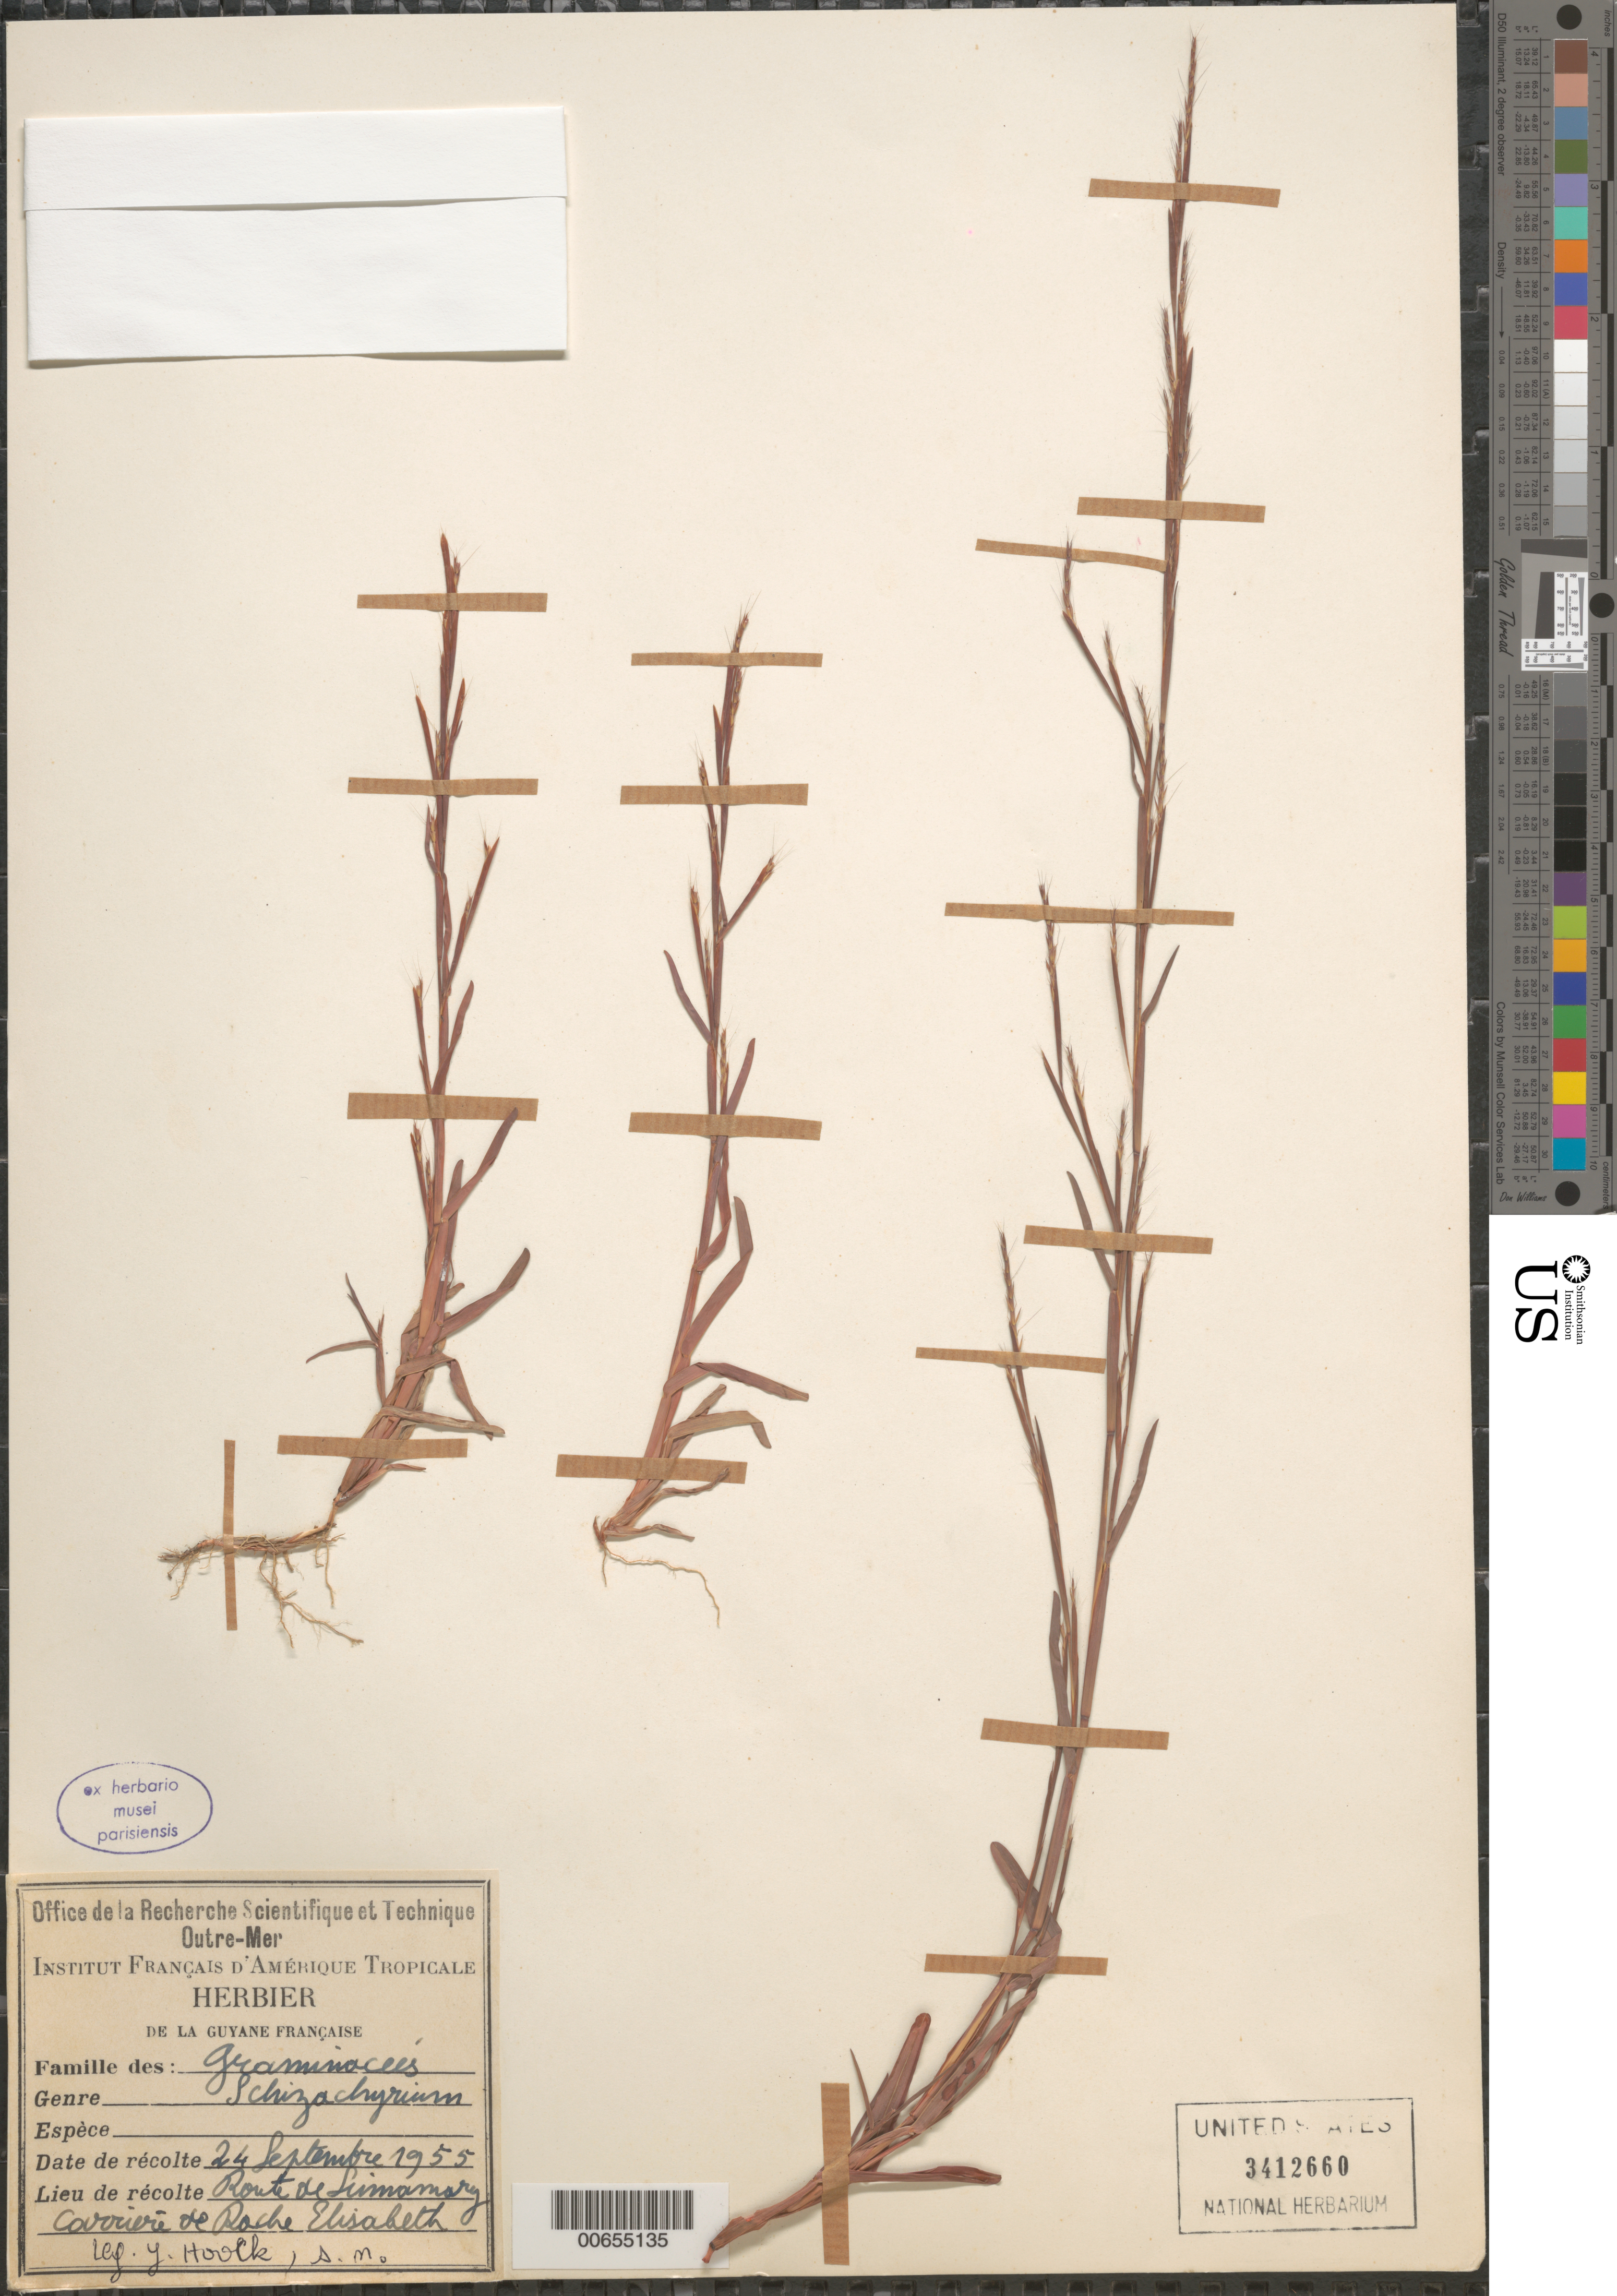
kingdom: Plantae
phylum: Tracheophyta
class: Liliopsida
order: Poales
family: Poaceae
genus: Schizachyrium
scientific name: Schizachyrium sp.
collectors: J. Hoock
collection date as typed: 24-Sep-55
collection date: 1955-09-24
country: French Guiana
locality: Route de Sinnamary, carrierè de Roche Elisabeth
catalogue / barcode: US 3412660